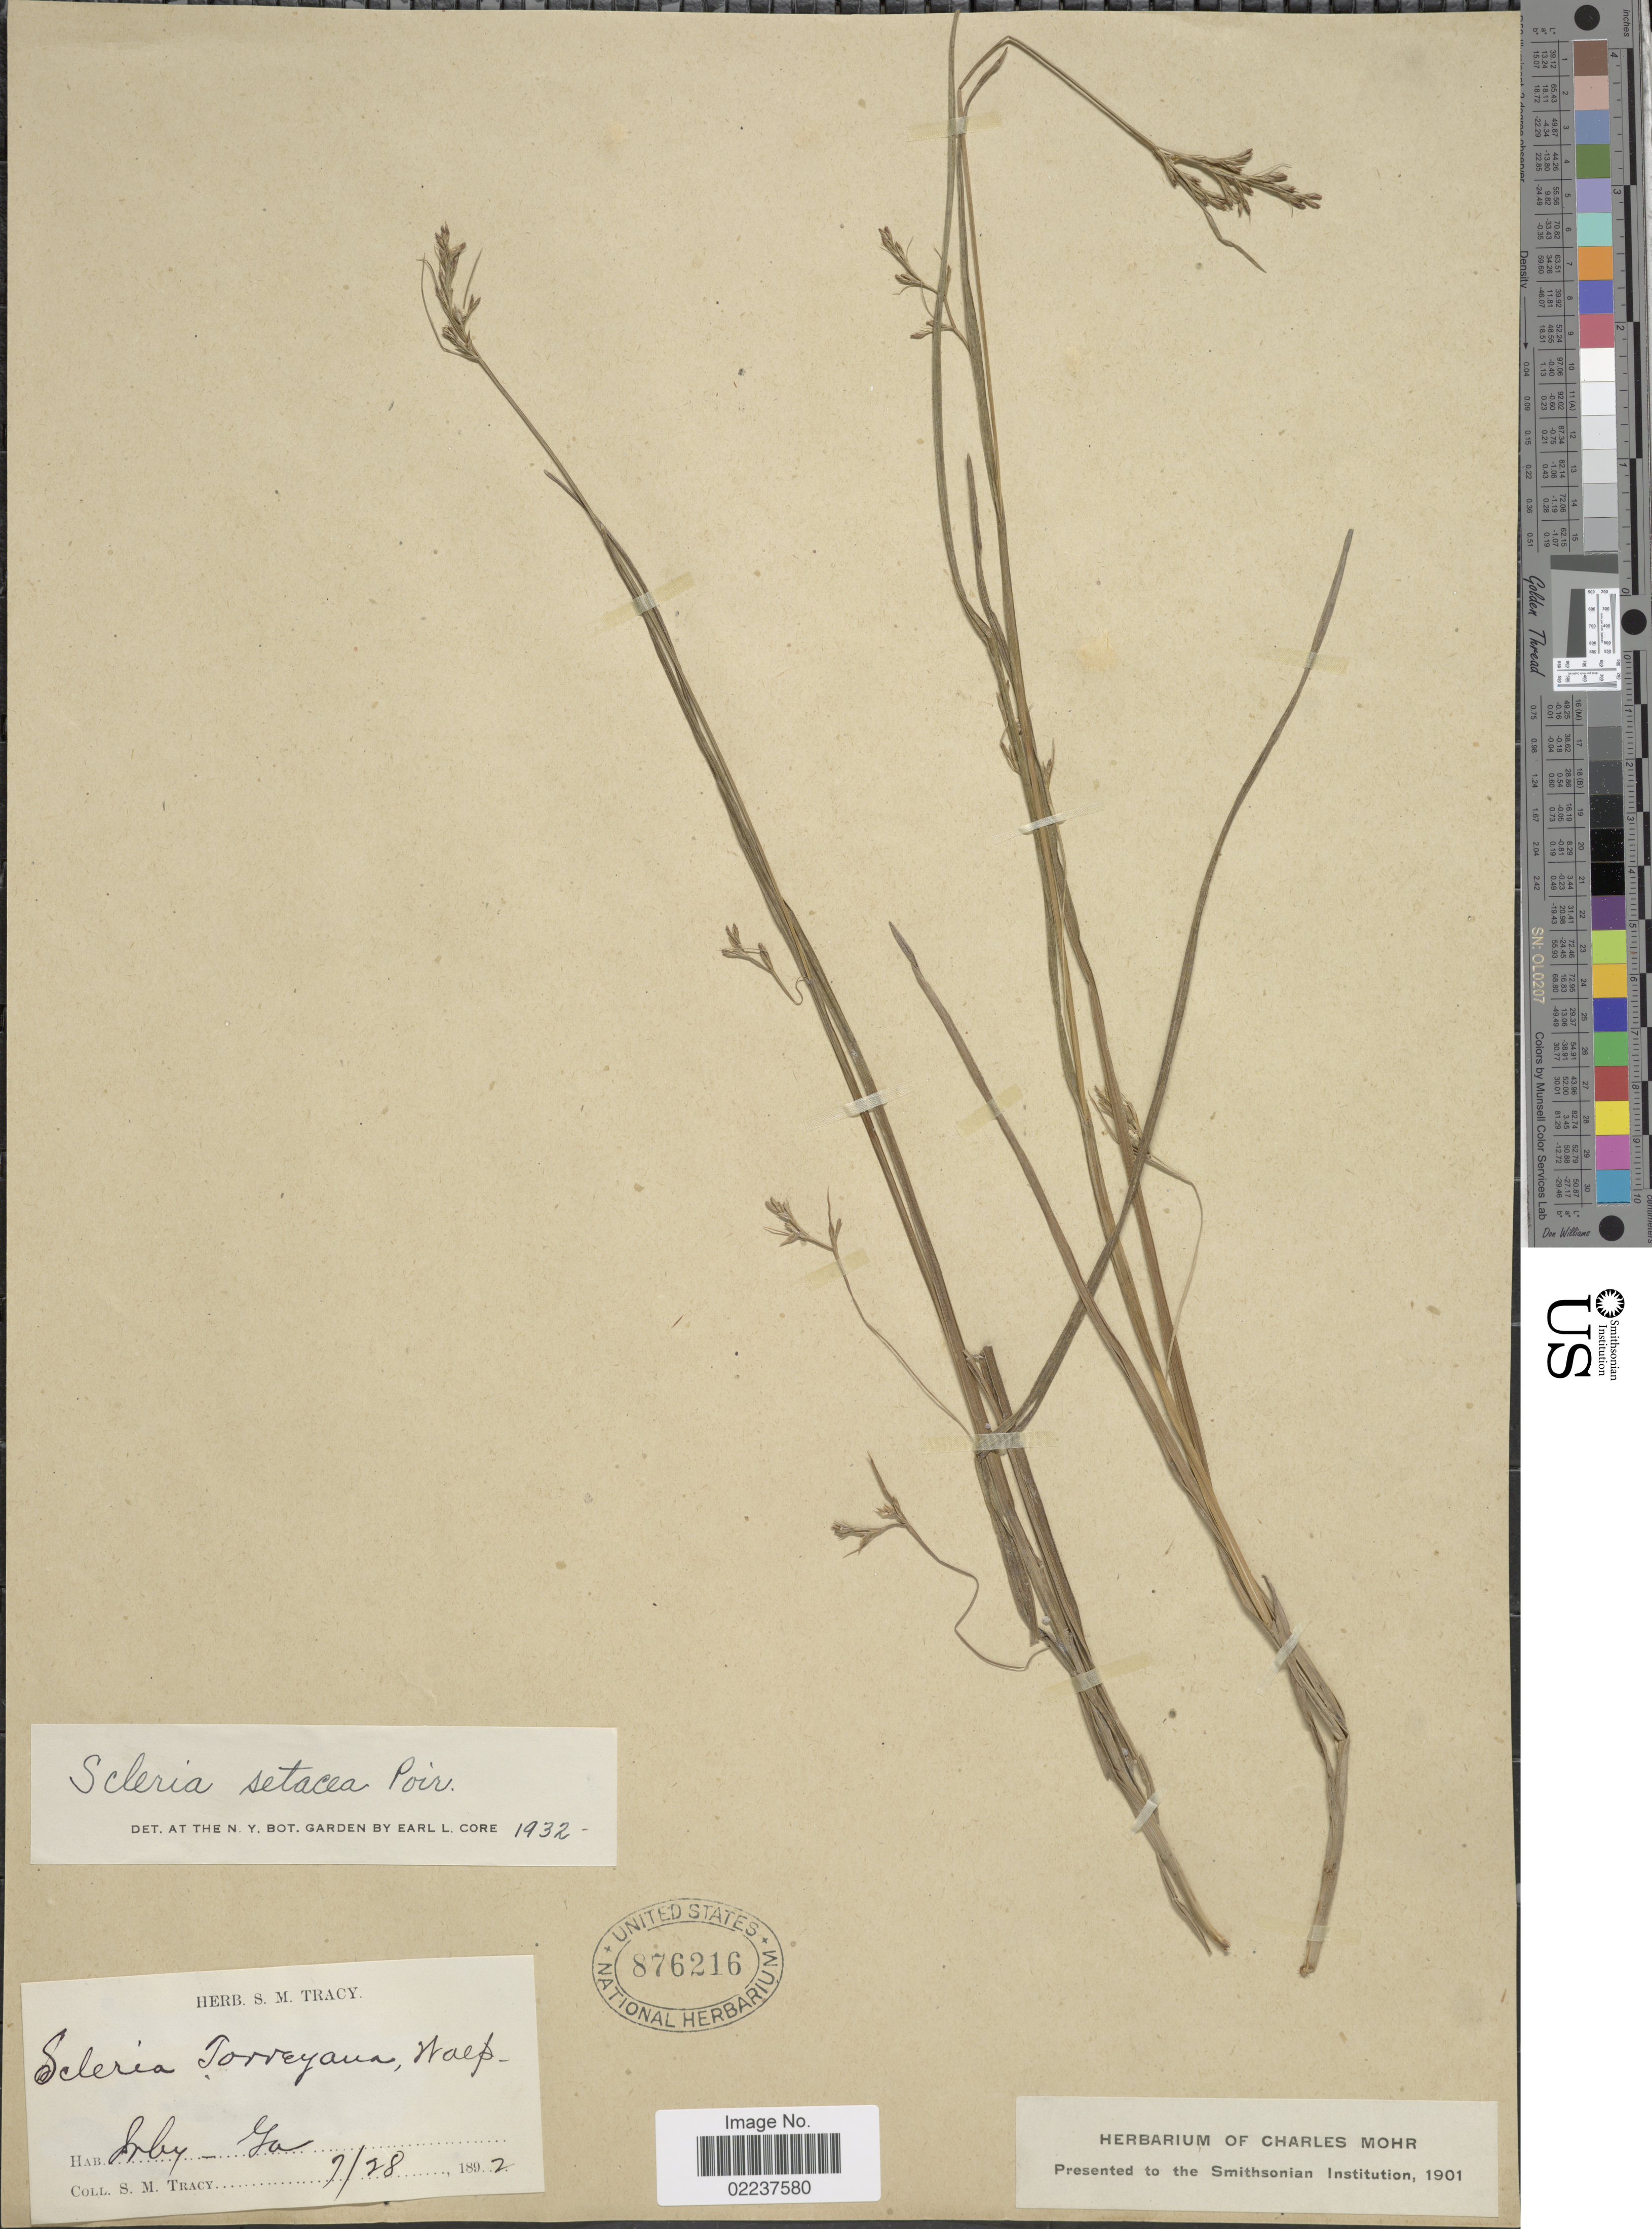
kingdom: Plantae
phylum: Tracheophyta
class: Liliopsida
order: Poales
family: Cyperaceae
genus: Scleria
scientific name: Scleria muehlenbergii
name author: Steud.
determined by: Strong, Mark T., (BOT), Smithsonian Institution - National Museum of Natural History (UNITED STATES)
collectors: S. M. Tracy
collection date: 1892-07-28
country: United States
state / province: Georgia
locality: Irby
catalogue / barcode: US 876216